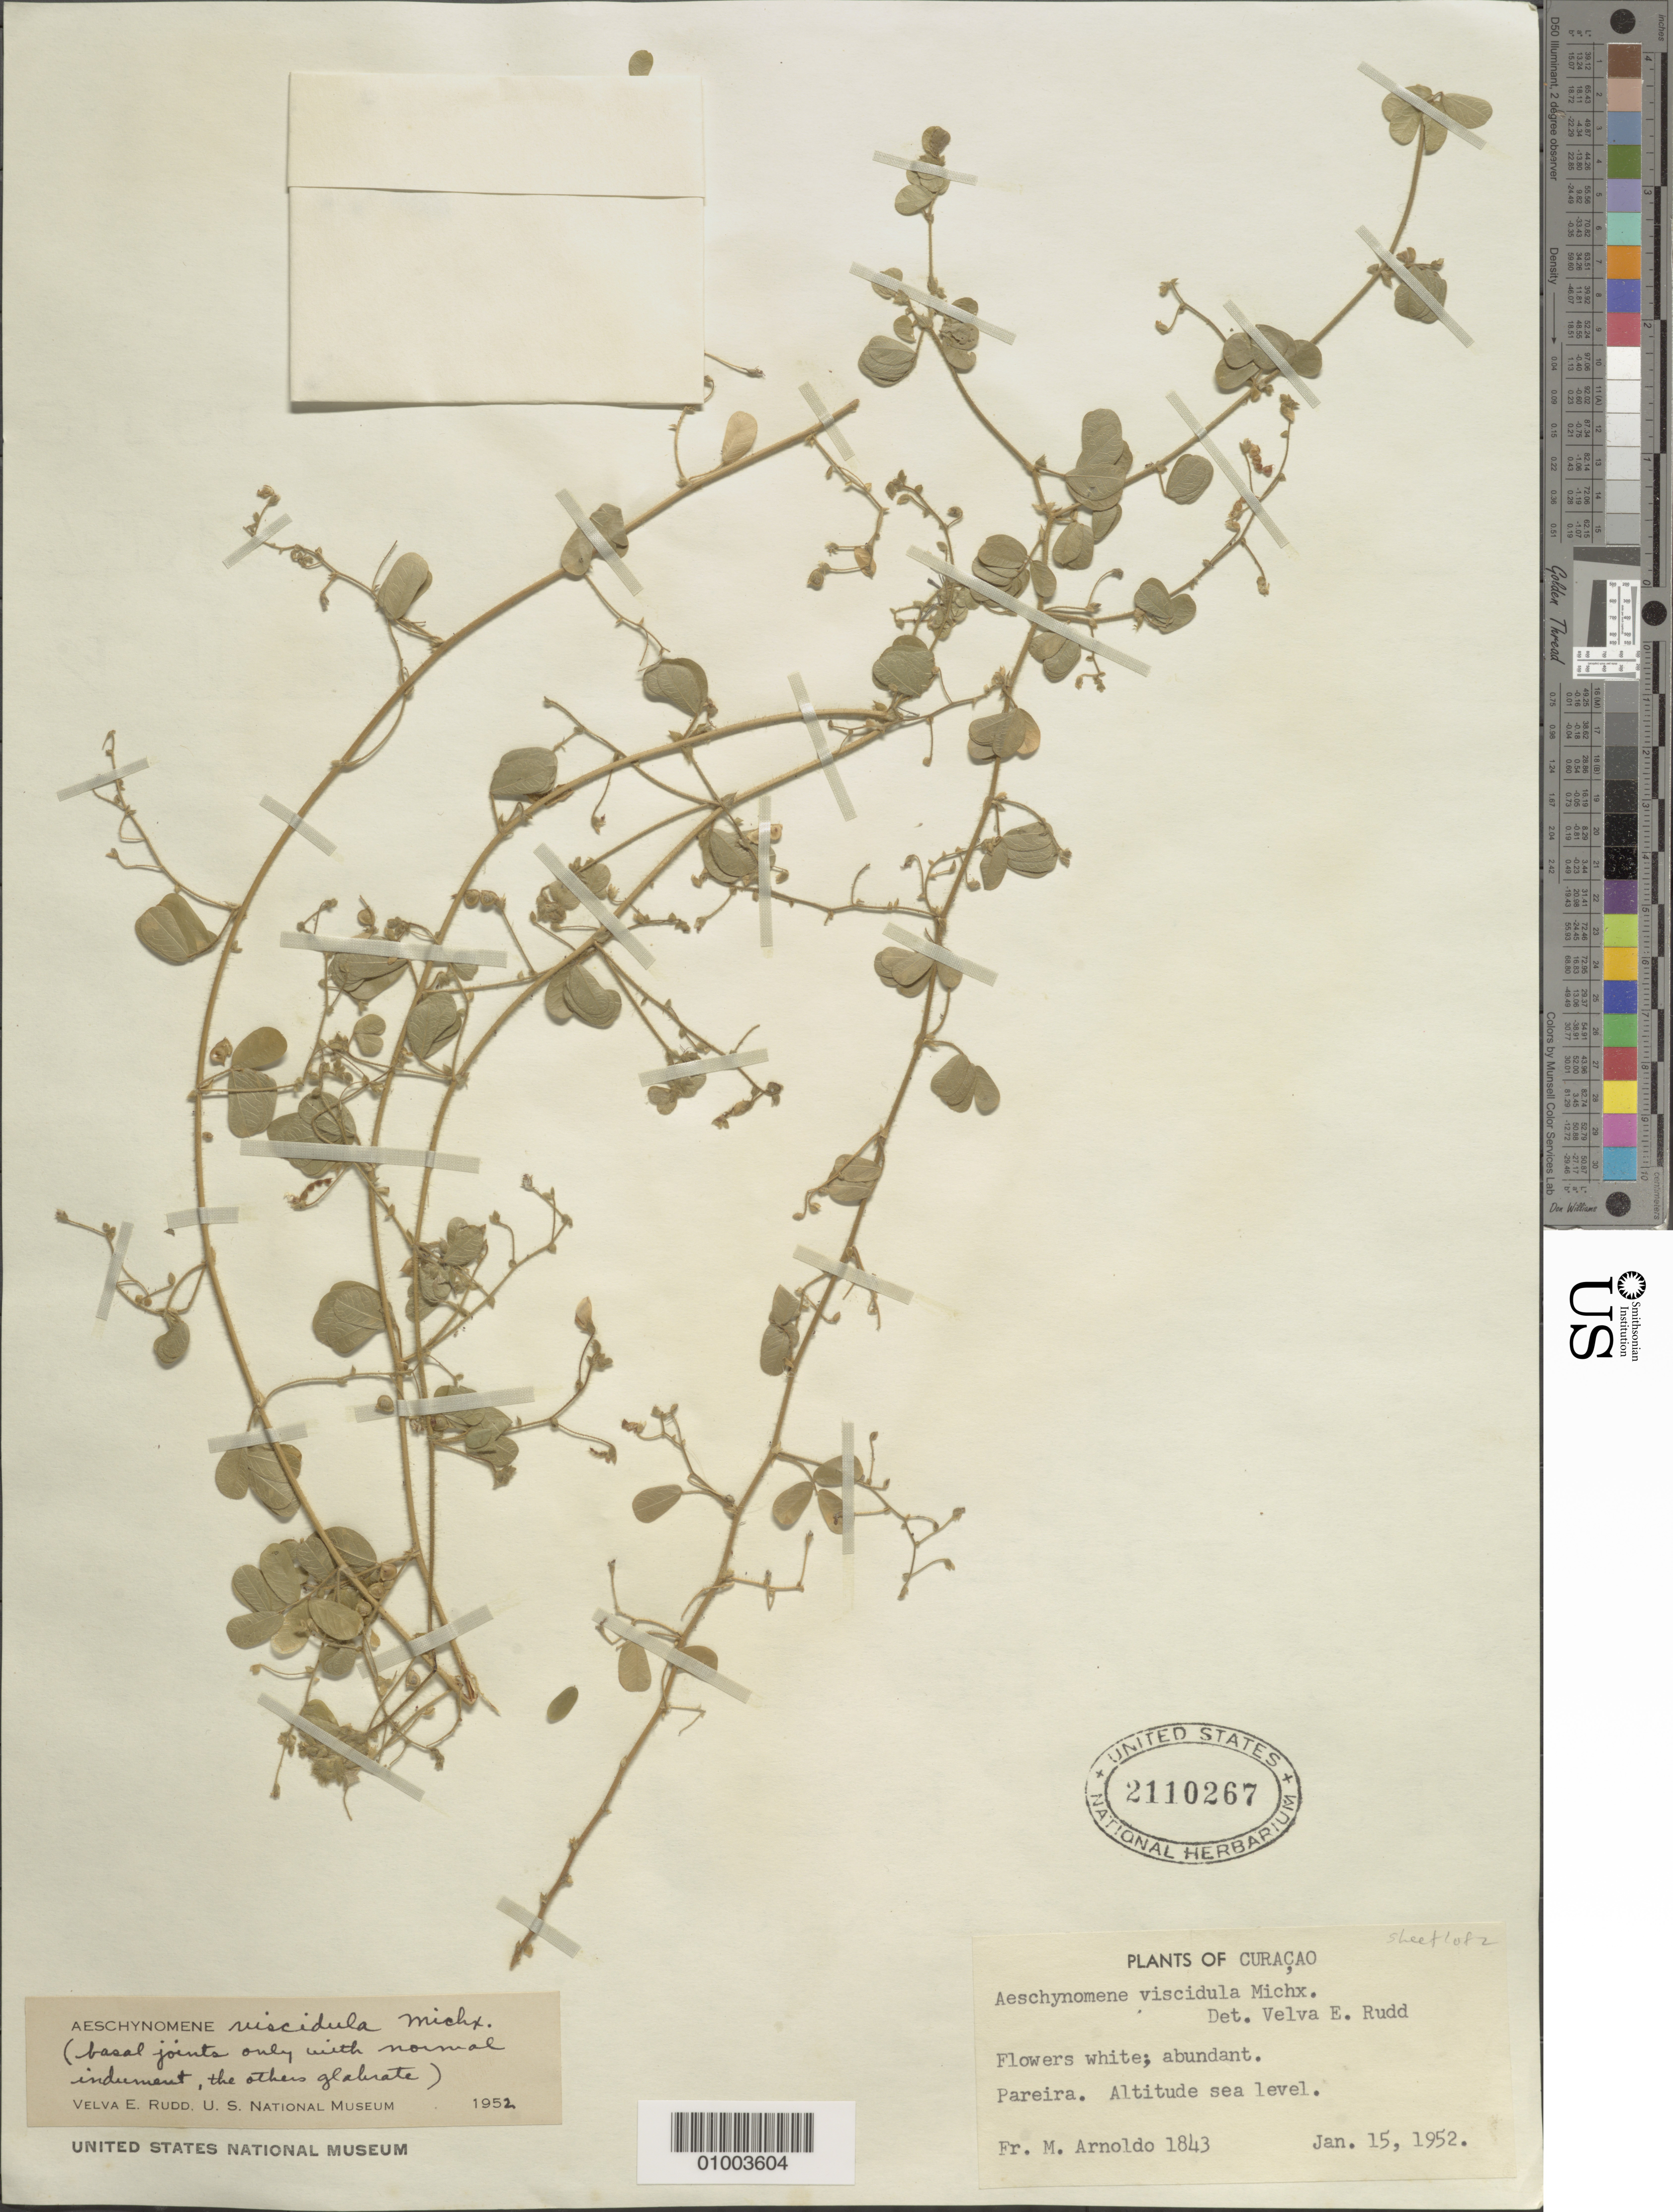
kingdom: Plantae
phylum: Tracheophyta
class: Magnoliopsida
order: Fabales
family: Fabaceae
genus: Aeschynomene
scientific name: Aeschynomene viscidula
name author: Michx.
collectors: N. Arnoldo-Broeders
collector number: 1843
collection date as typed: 15 Jan 1952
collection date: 1952-01-15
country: Curaçao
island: Curaçao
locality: Flowers white; abundant. Pareira. Altitude sea level.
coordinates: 0 N, 0 E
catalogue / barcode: US 2110267